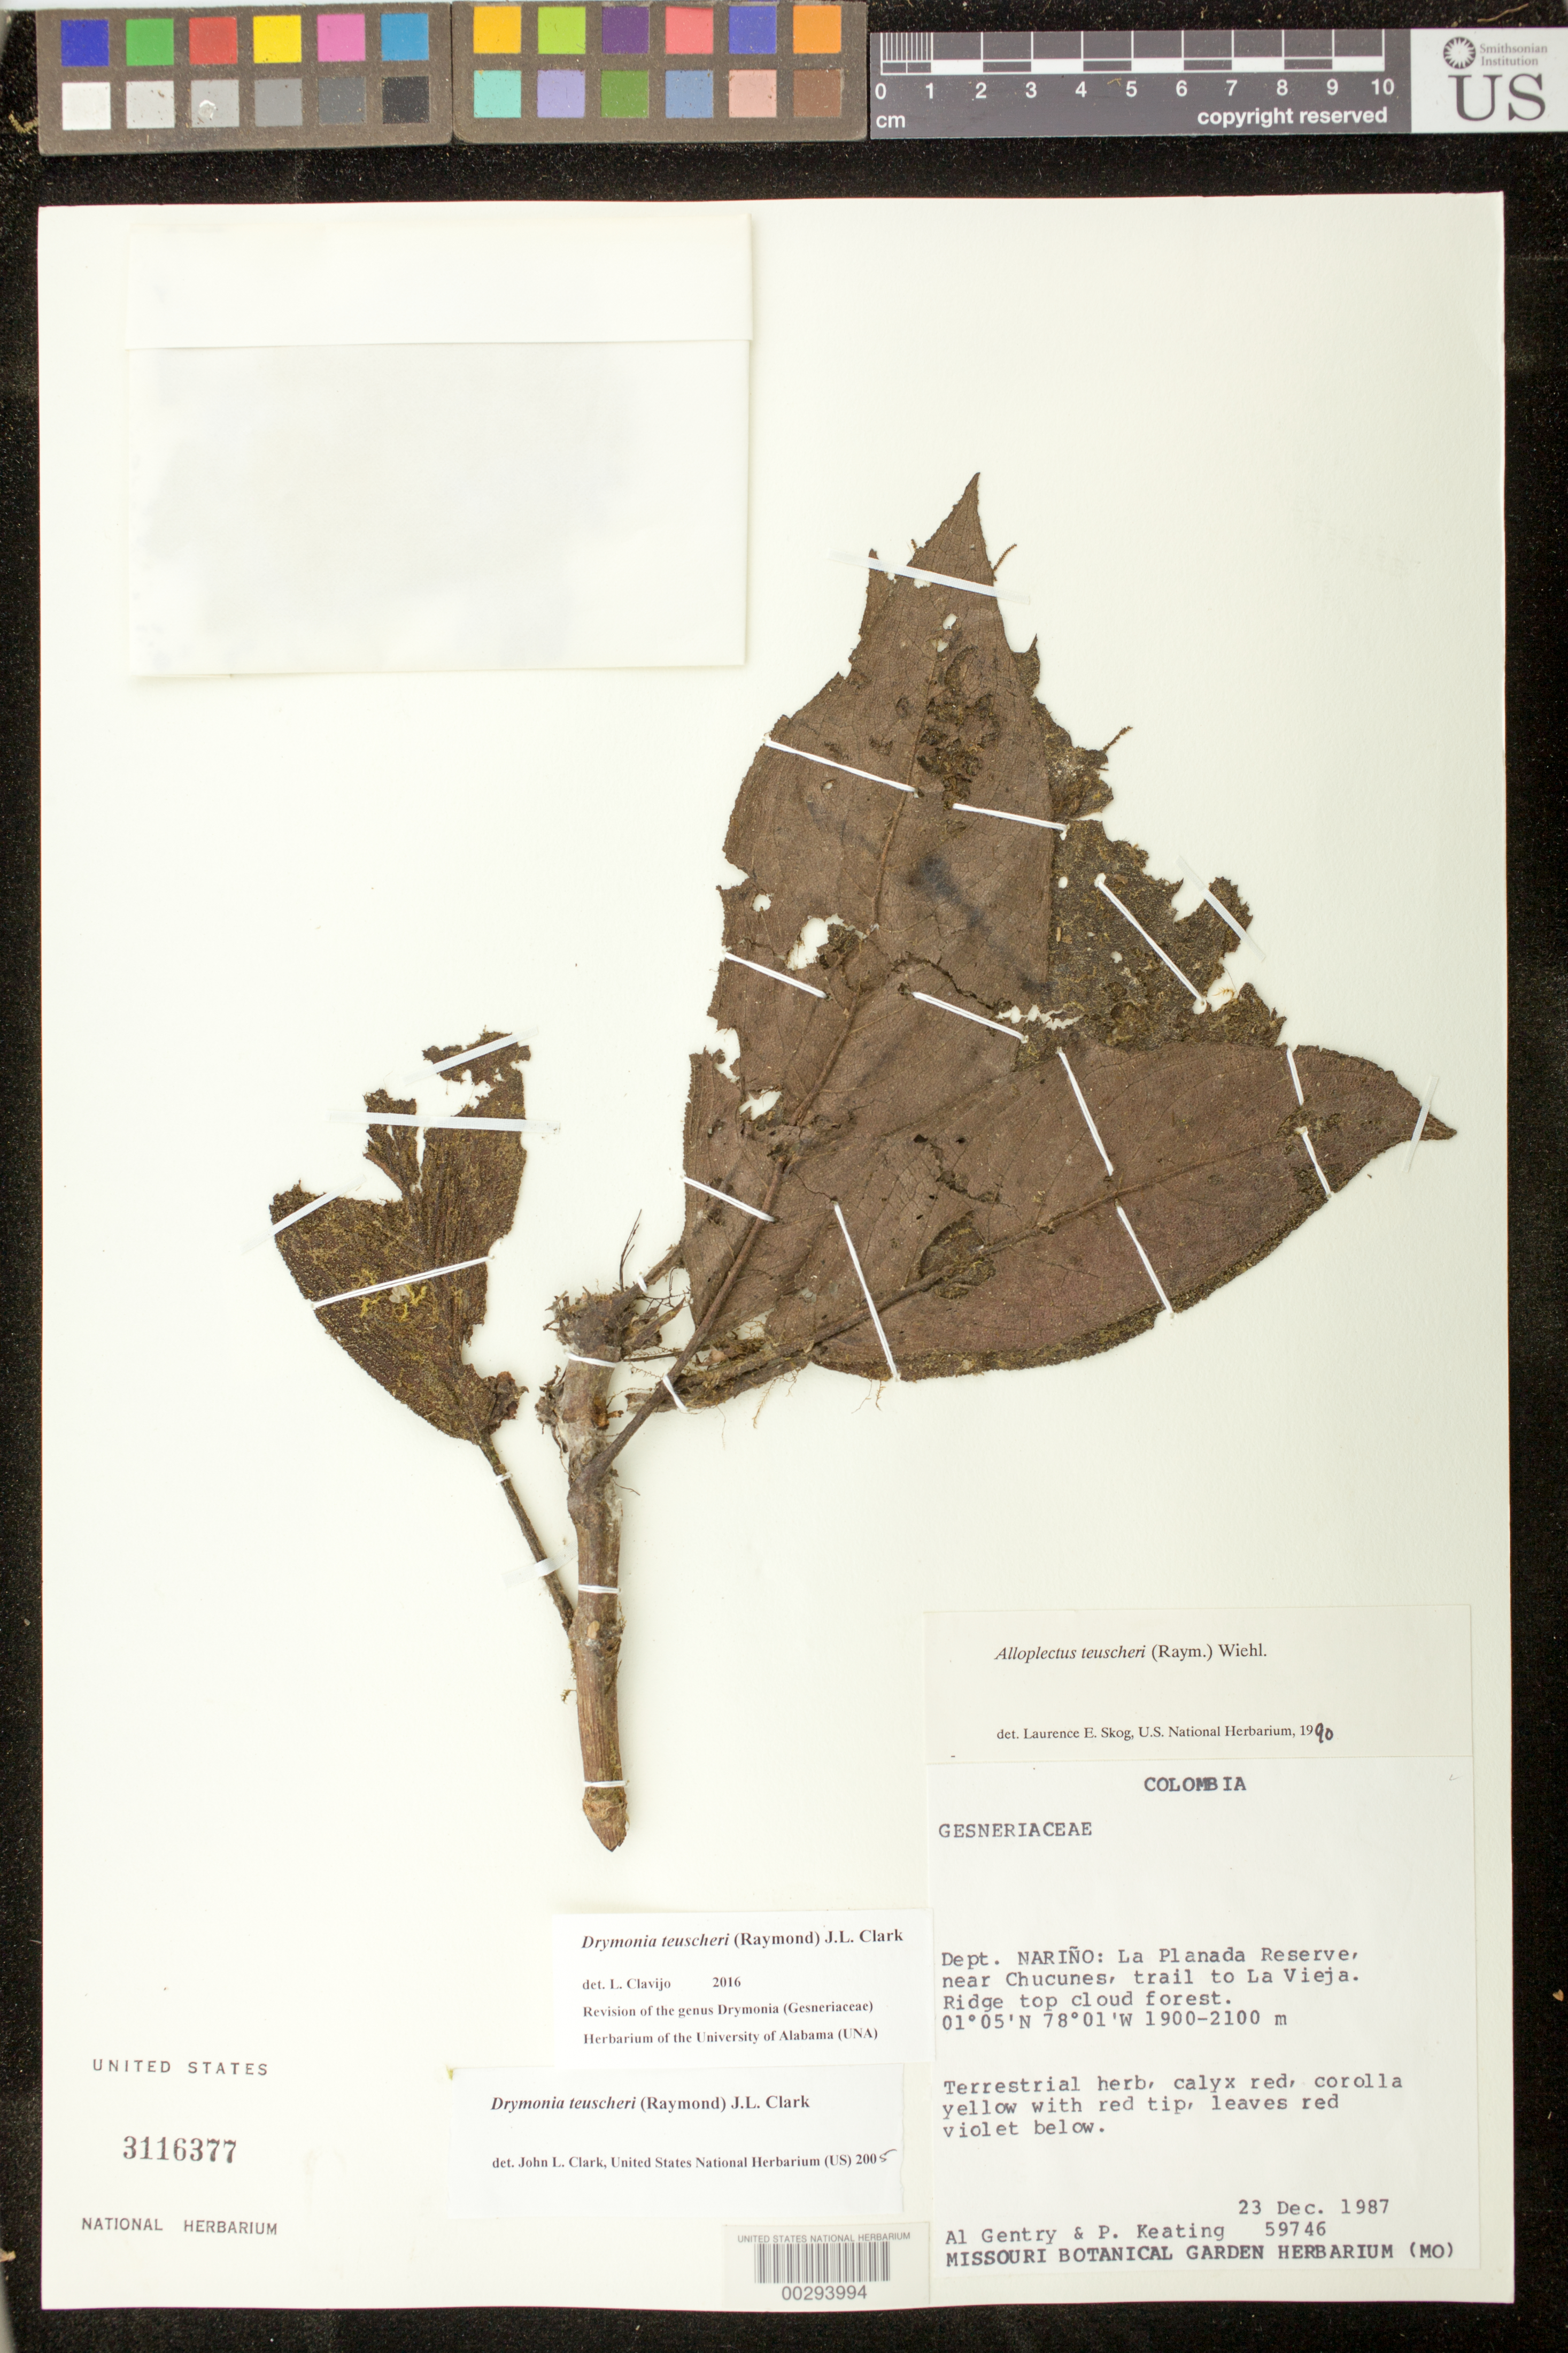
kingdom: Plantae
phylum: Tracheophyta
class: Magnoliopsida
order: Lamiales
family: Gesneriaceae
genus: Drymonia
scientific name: Drymonia teuscheri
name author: (Raymond) J.L. Clark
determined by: Clark, J. L., (SEL), The Marie Selby Botanical Garden (UNITED STATES)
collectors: A. H. Gentry & P. Keating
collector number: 59746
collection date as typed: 23 Dec 1987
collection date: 1987-12-23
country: Colombia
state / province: Nariño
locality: La Planada Reserve, near Chucunes, trail to La Vieja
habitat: Ridge top cloud forest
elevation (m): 1900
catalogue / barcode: US 3116377